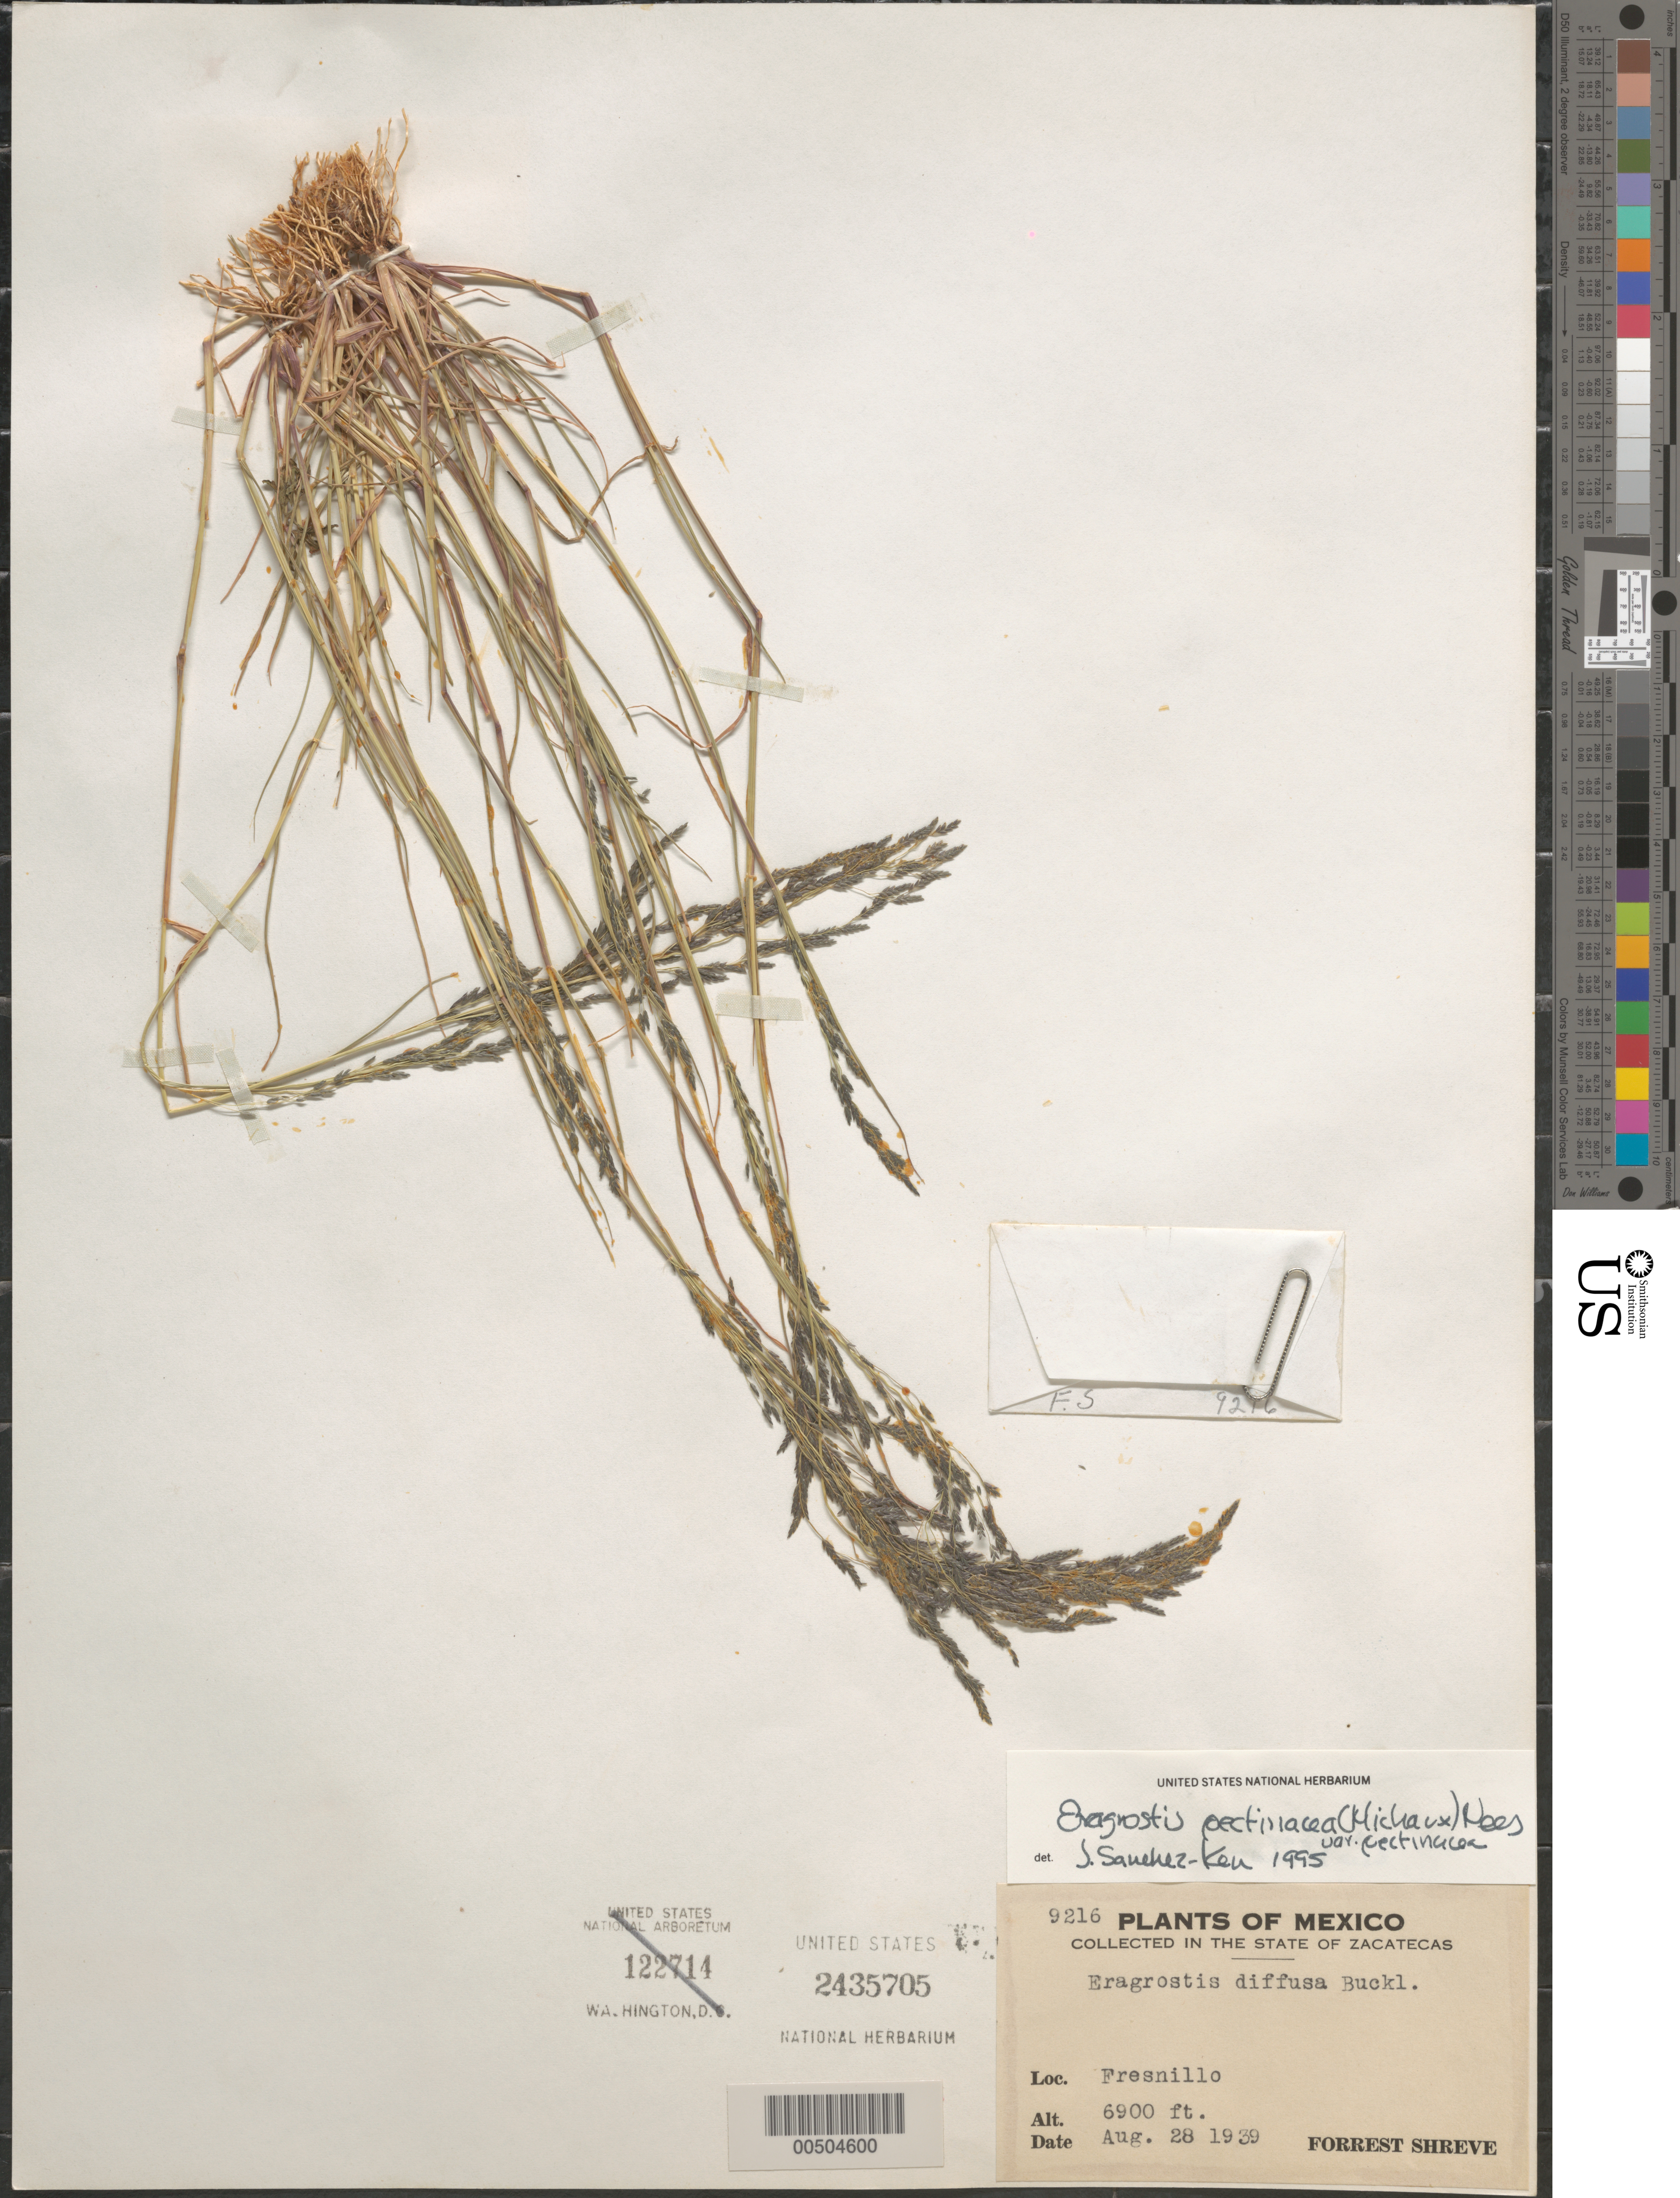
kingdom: Plantae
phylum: Tracheophyta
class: Liliopsida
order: Poales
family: Poaceae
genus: Eragrostis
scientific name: Eragrostis pectinacea var. pectinacea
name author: (Michx.) Nees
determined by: Sánchez-Ken, J. G.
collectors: F. Shreve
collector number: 9216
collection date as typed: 28 Aug 1939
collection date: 1939-08-28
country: Mexico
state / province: Zacatecas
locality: Fresnillo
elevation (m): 2103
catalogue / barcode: US 2435705